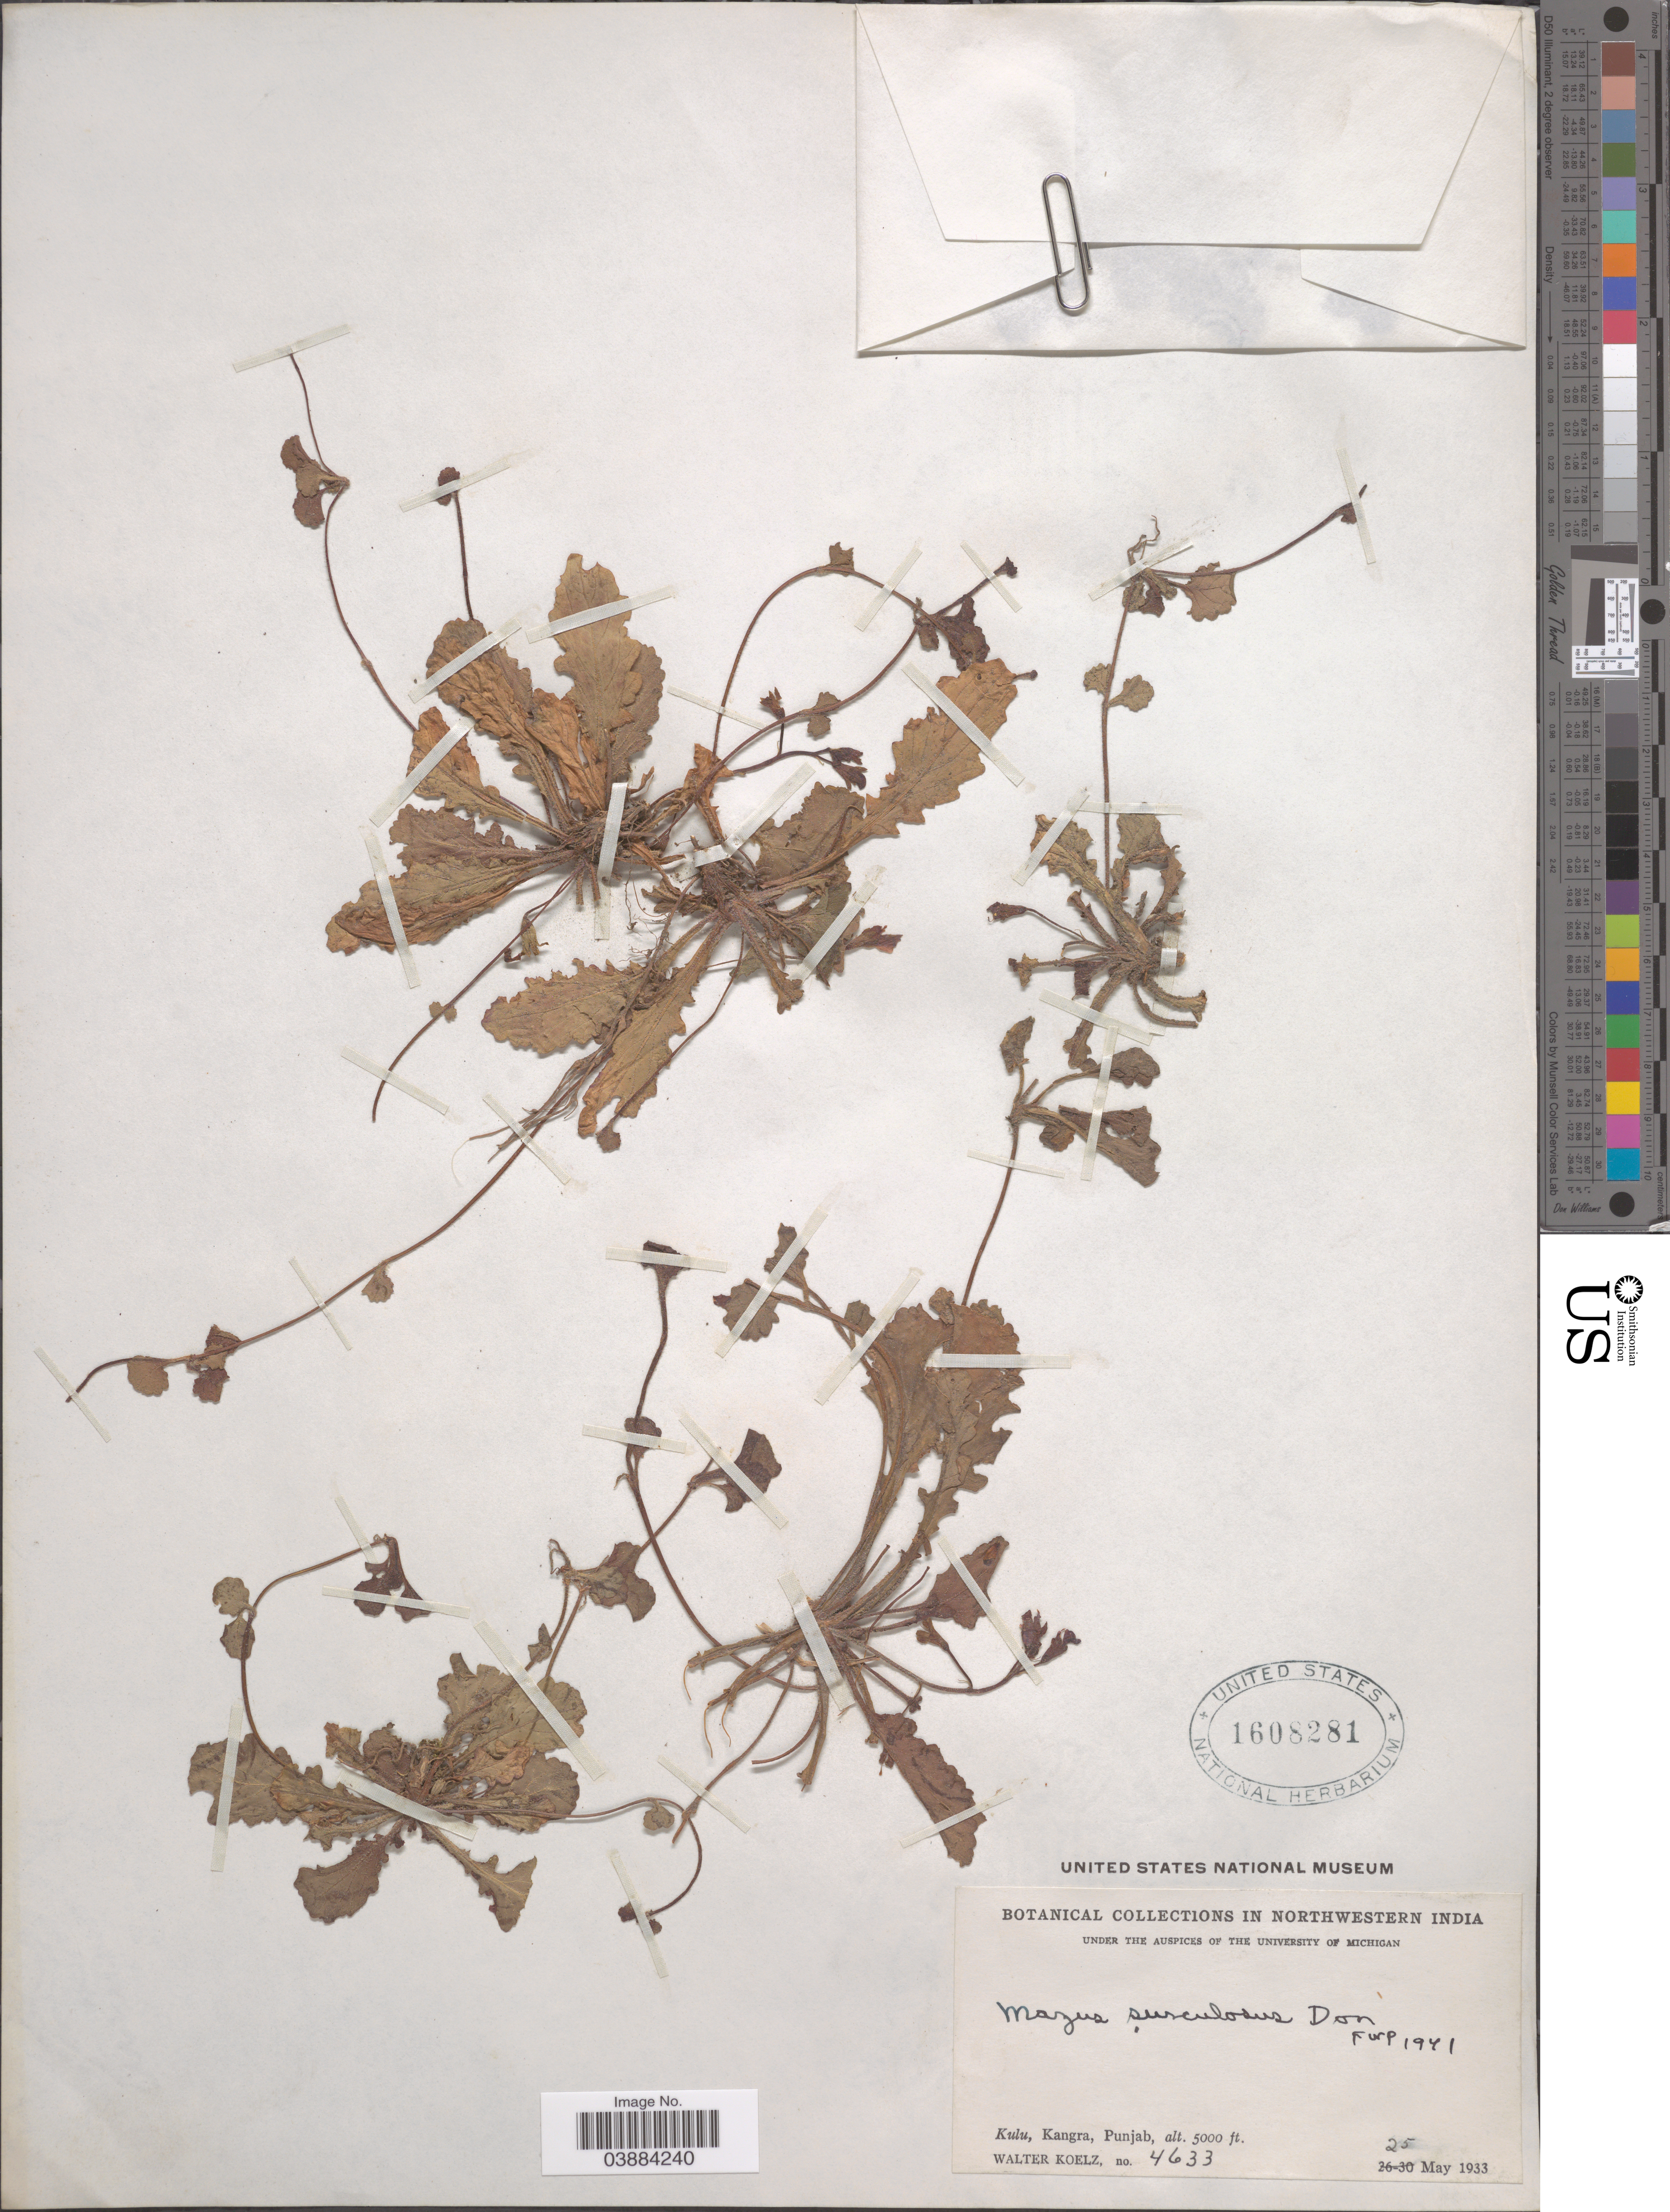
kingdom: Plantae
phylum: Tracheophyta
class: Magnoliopsida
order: Lamiales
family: Mazaceae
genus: Mazus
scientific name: Mazus surculosus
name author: D. Don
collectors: W. N. Koelz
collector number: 4633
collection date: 1933-05-25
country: India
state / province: Punjab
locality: Northwestern India. Kulu, Kangra.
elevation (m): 1524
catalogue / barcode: US 1608281